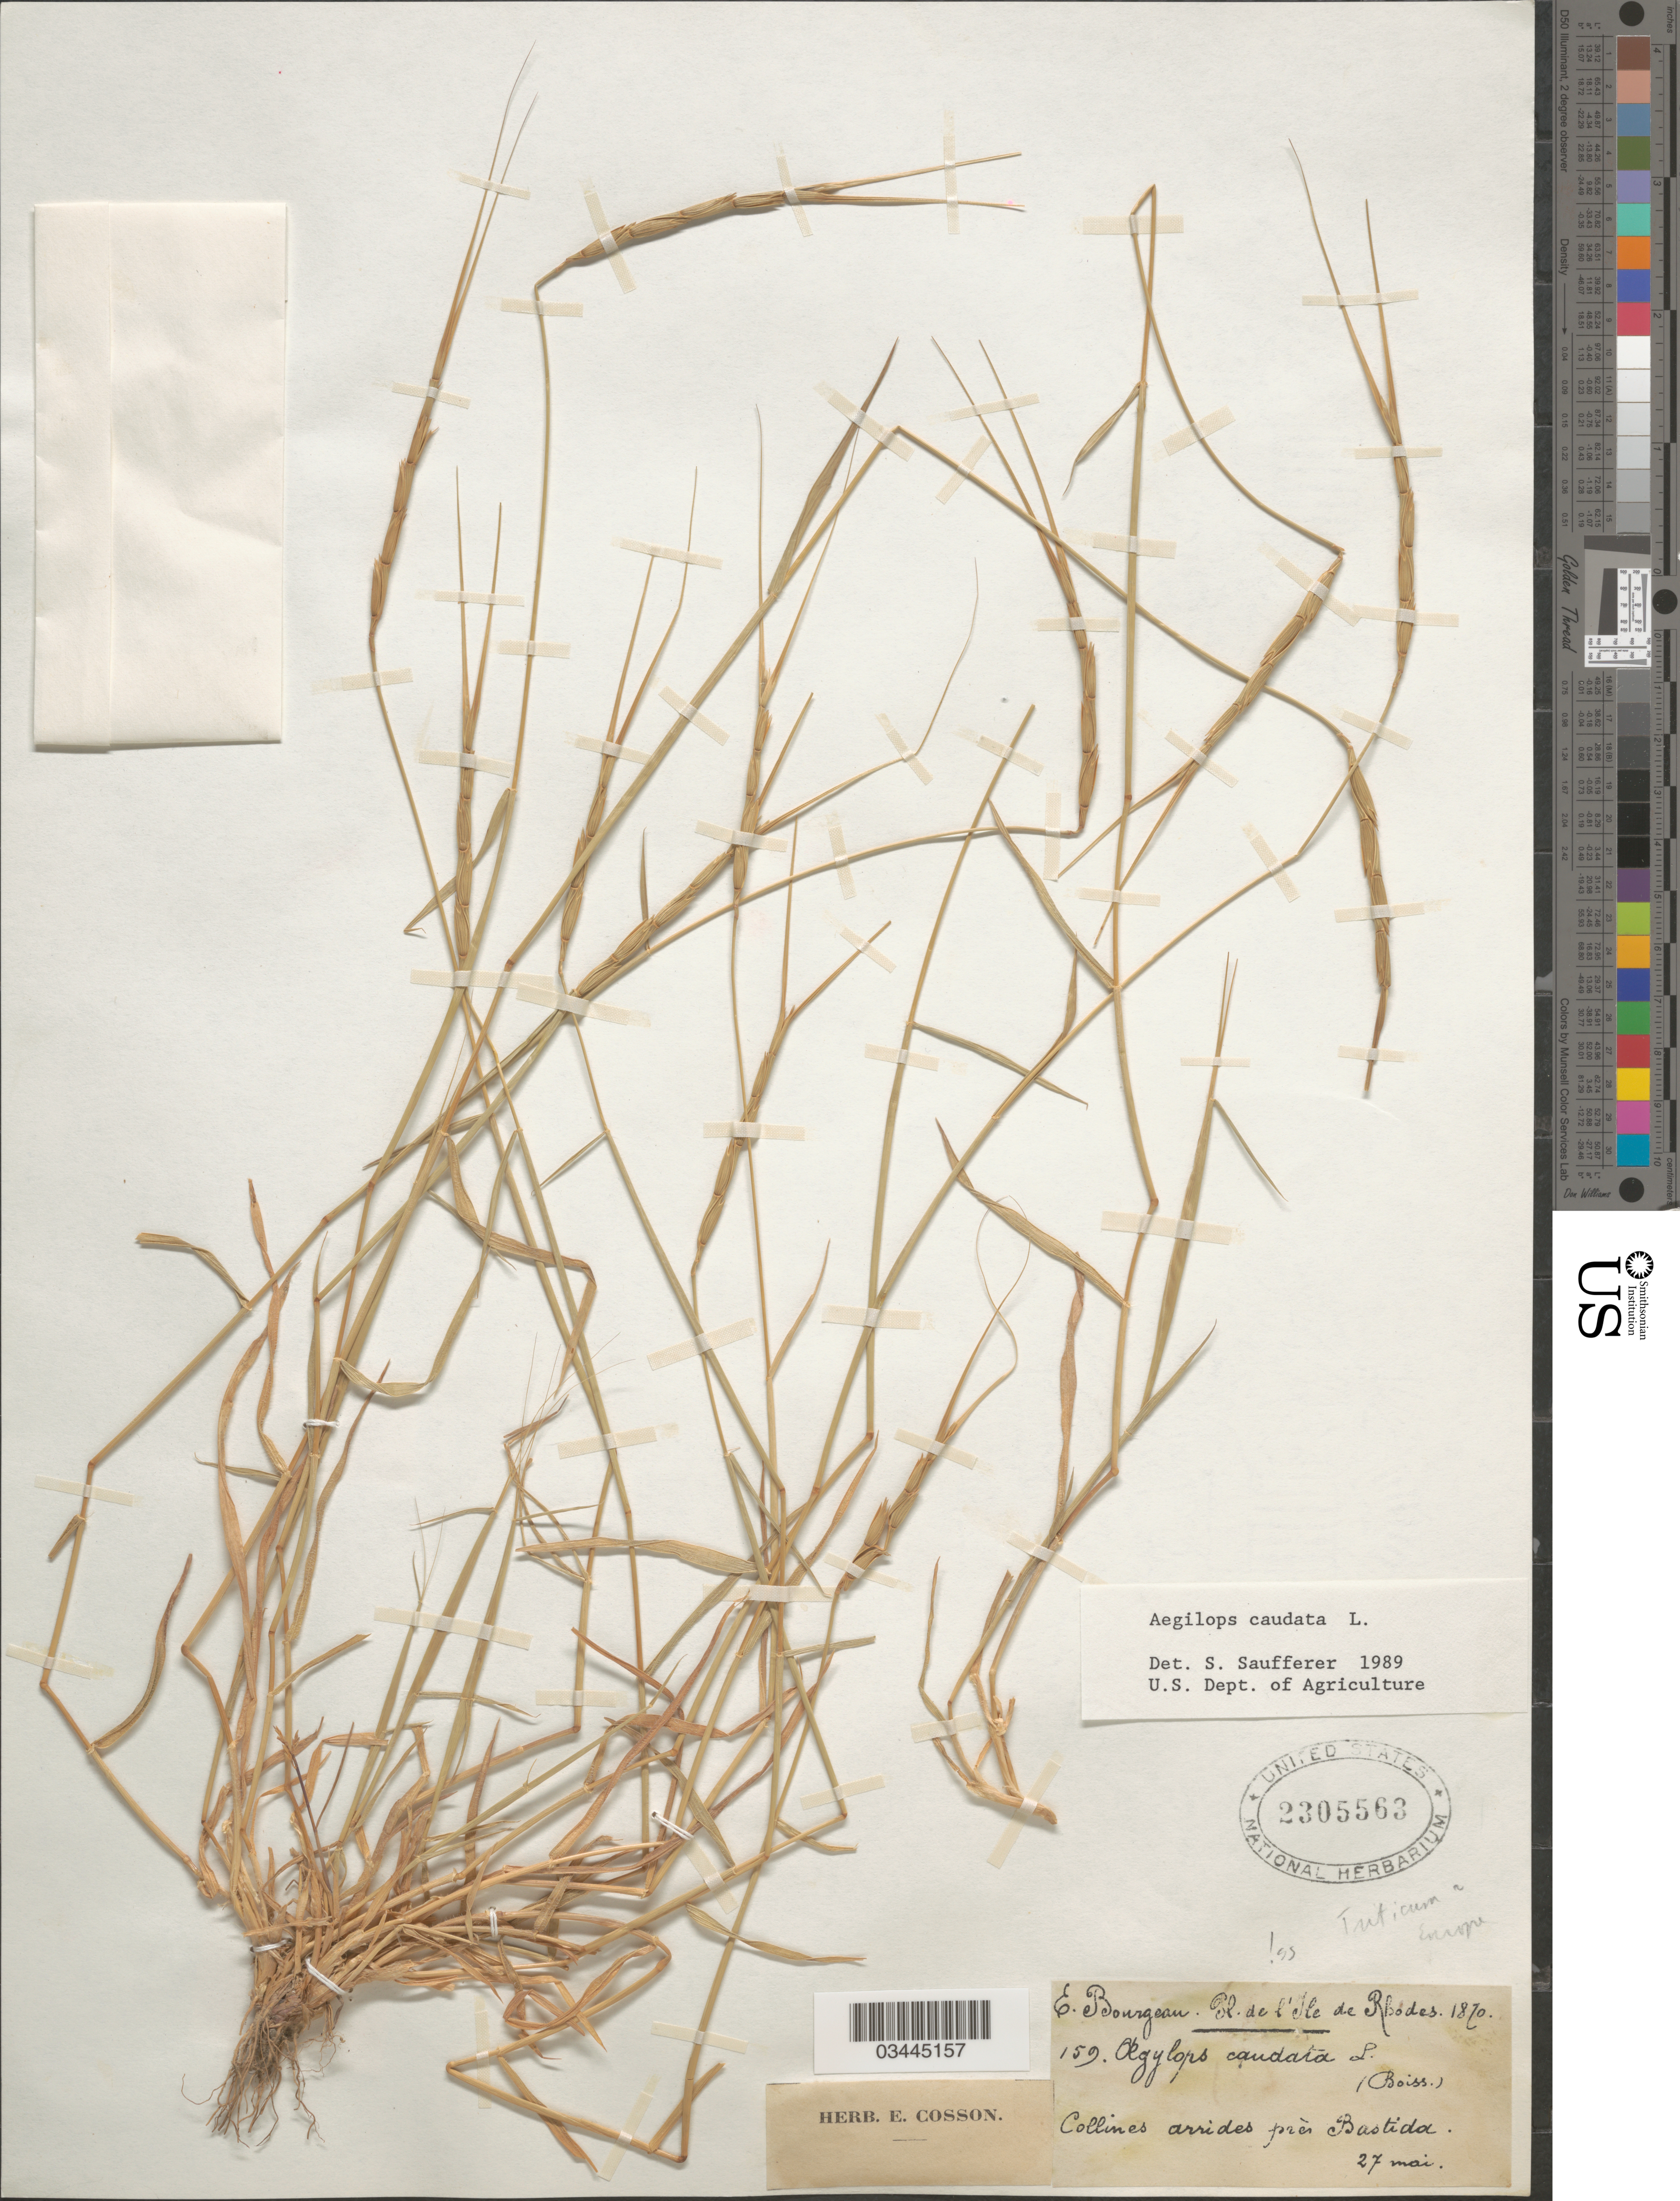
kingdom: Plantae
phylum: Tracheophyta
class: Liliopsida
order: Poales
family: Poaceae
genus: Aegilops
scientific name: Aegilops caudata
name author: L.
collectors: E. Bourgeau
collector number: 159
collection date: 1870-08-27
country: Greece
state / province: South Aegean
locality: L'Ile de Rhodes. Collines arrides près Bastida.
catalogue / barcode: US 2305563